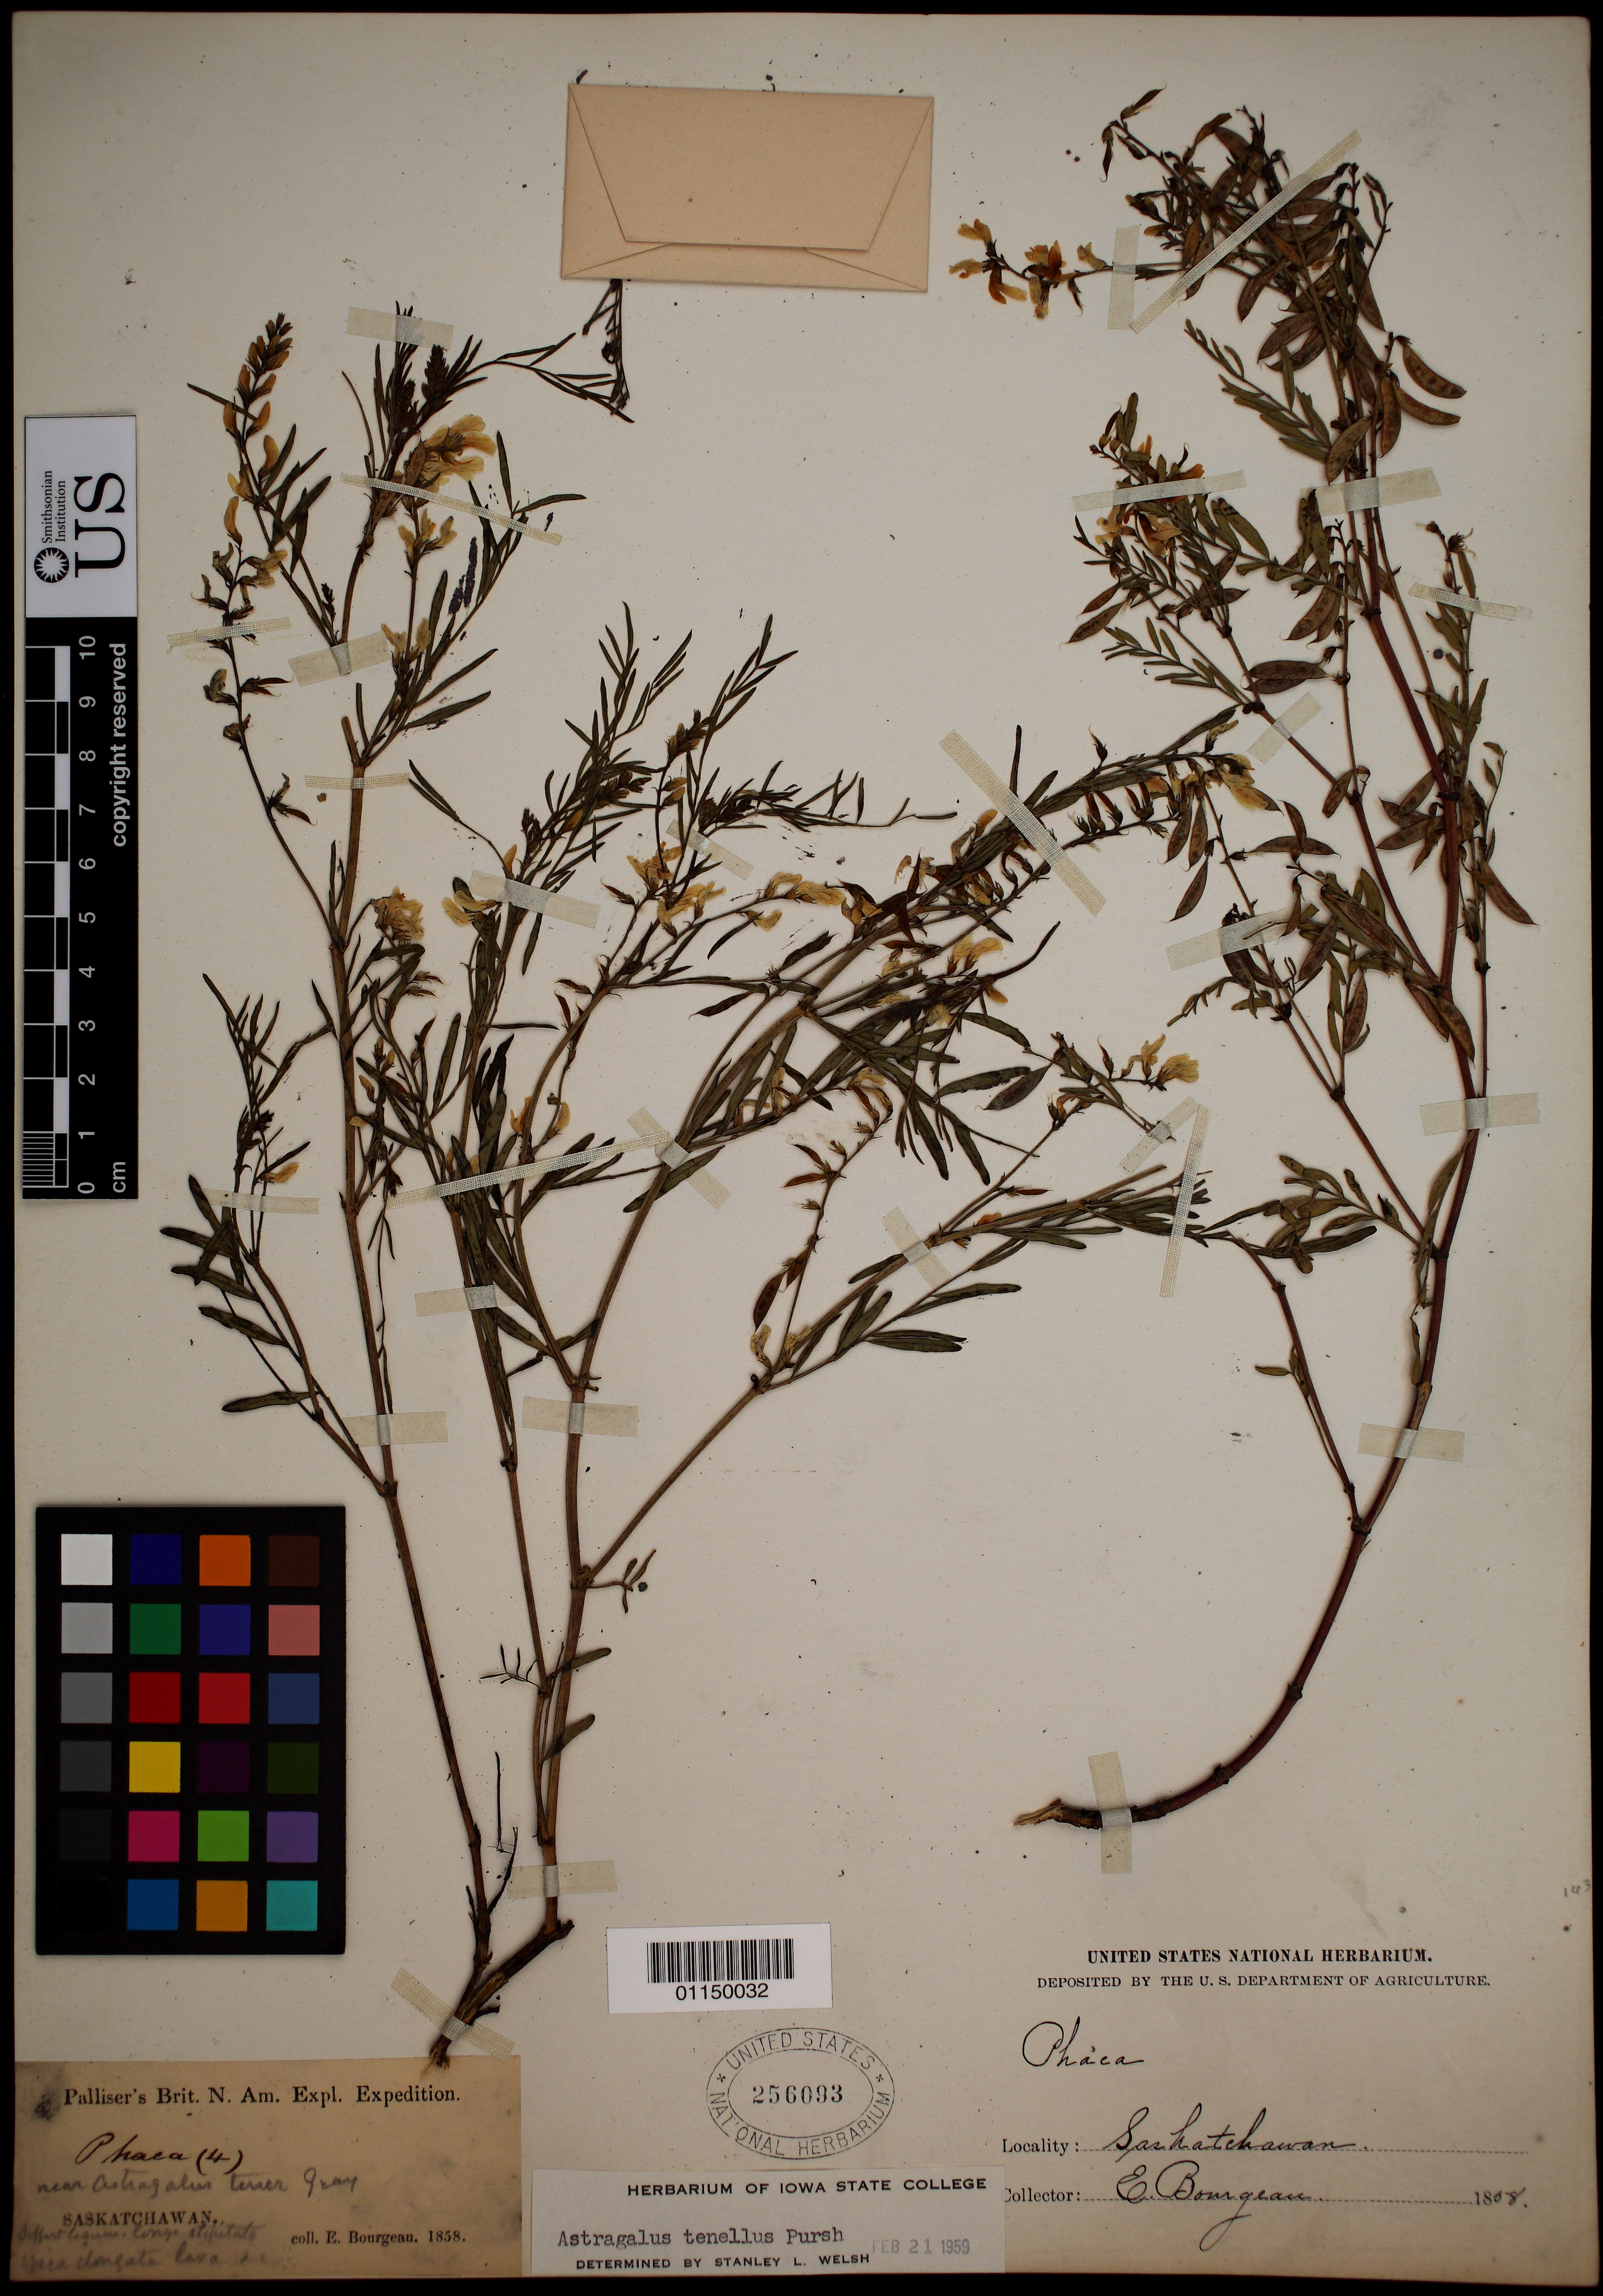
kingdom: Plantae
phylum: Tracheophyta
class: Magnoliopsida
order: Fabales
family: Fabaceae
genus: Astragalus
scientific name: Astragalus tenellus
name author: Pursh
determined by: Welsh, Stanley L., (BRY), Brigham Young University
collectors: E. Bourgeau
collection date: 1858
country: Canada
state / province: Saskatchewan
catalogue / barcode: US 256093